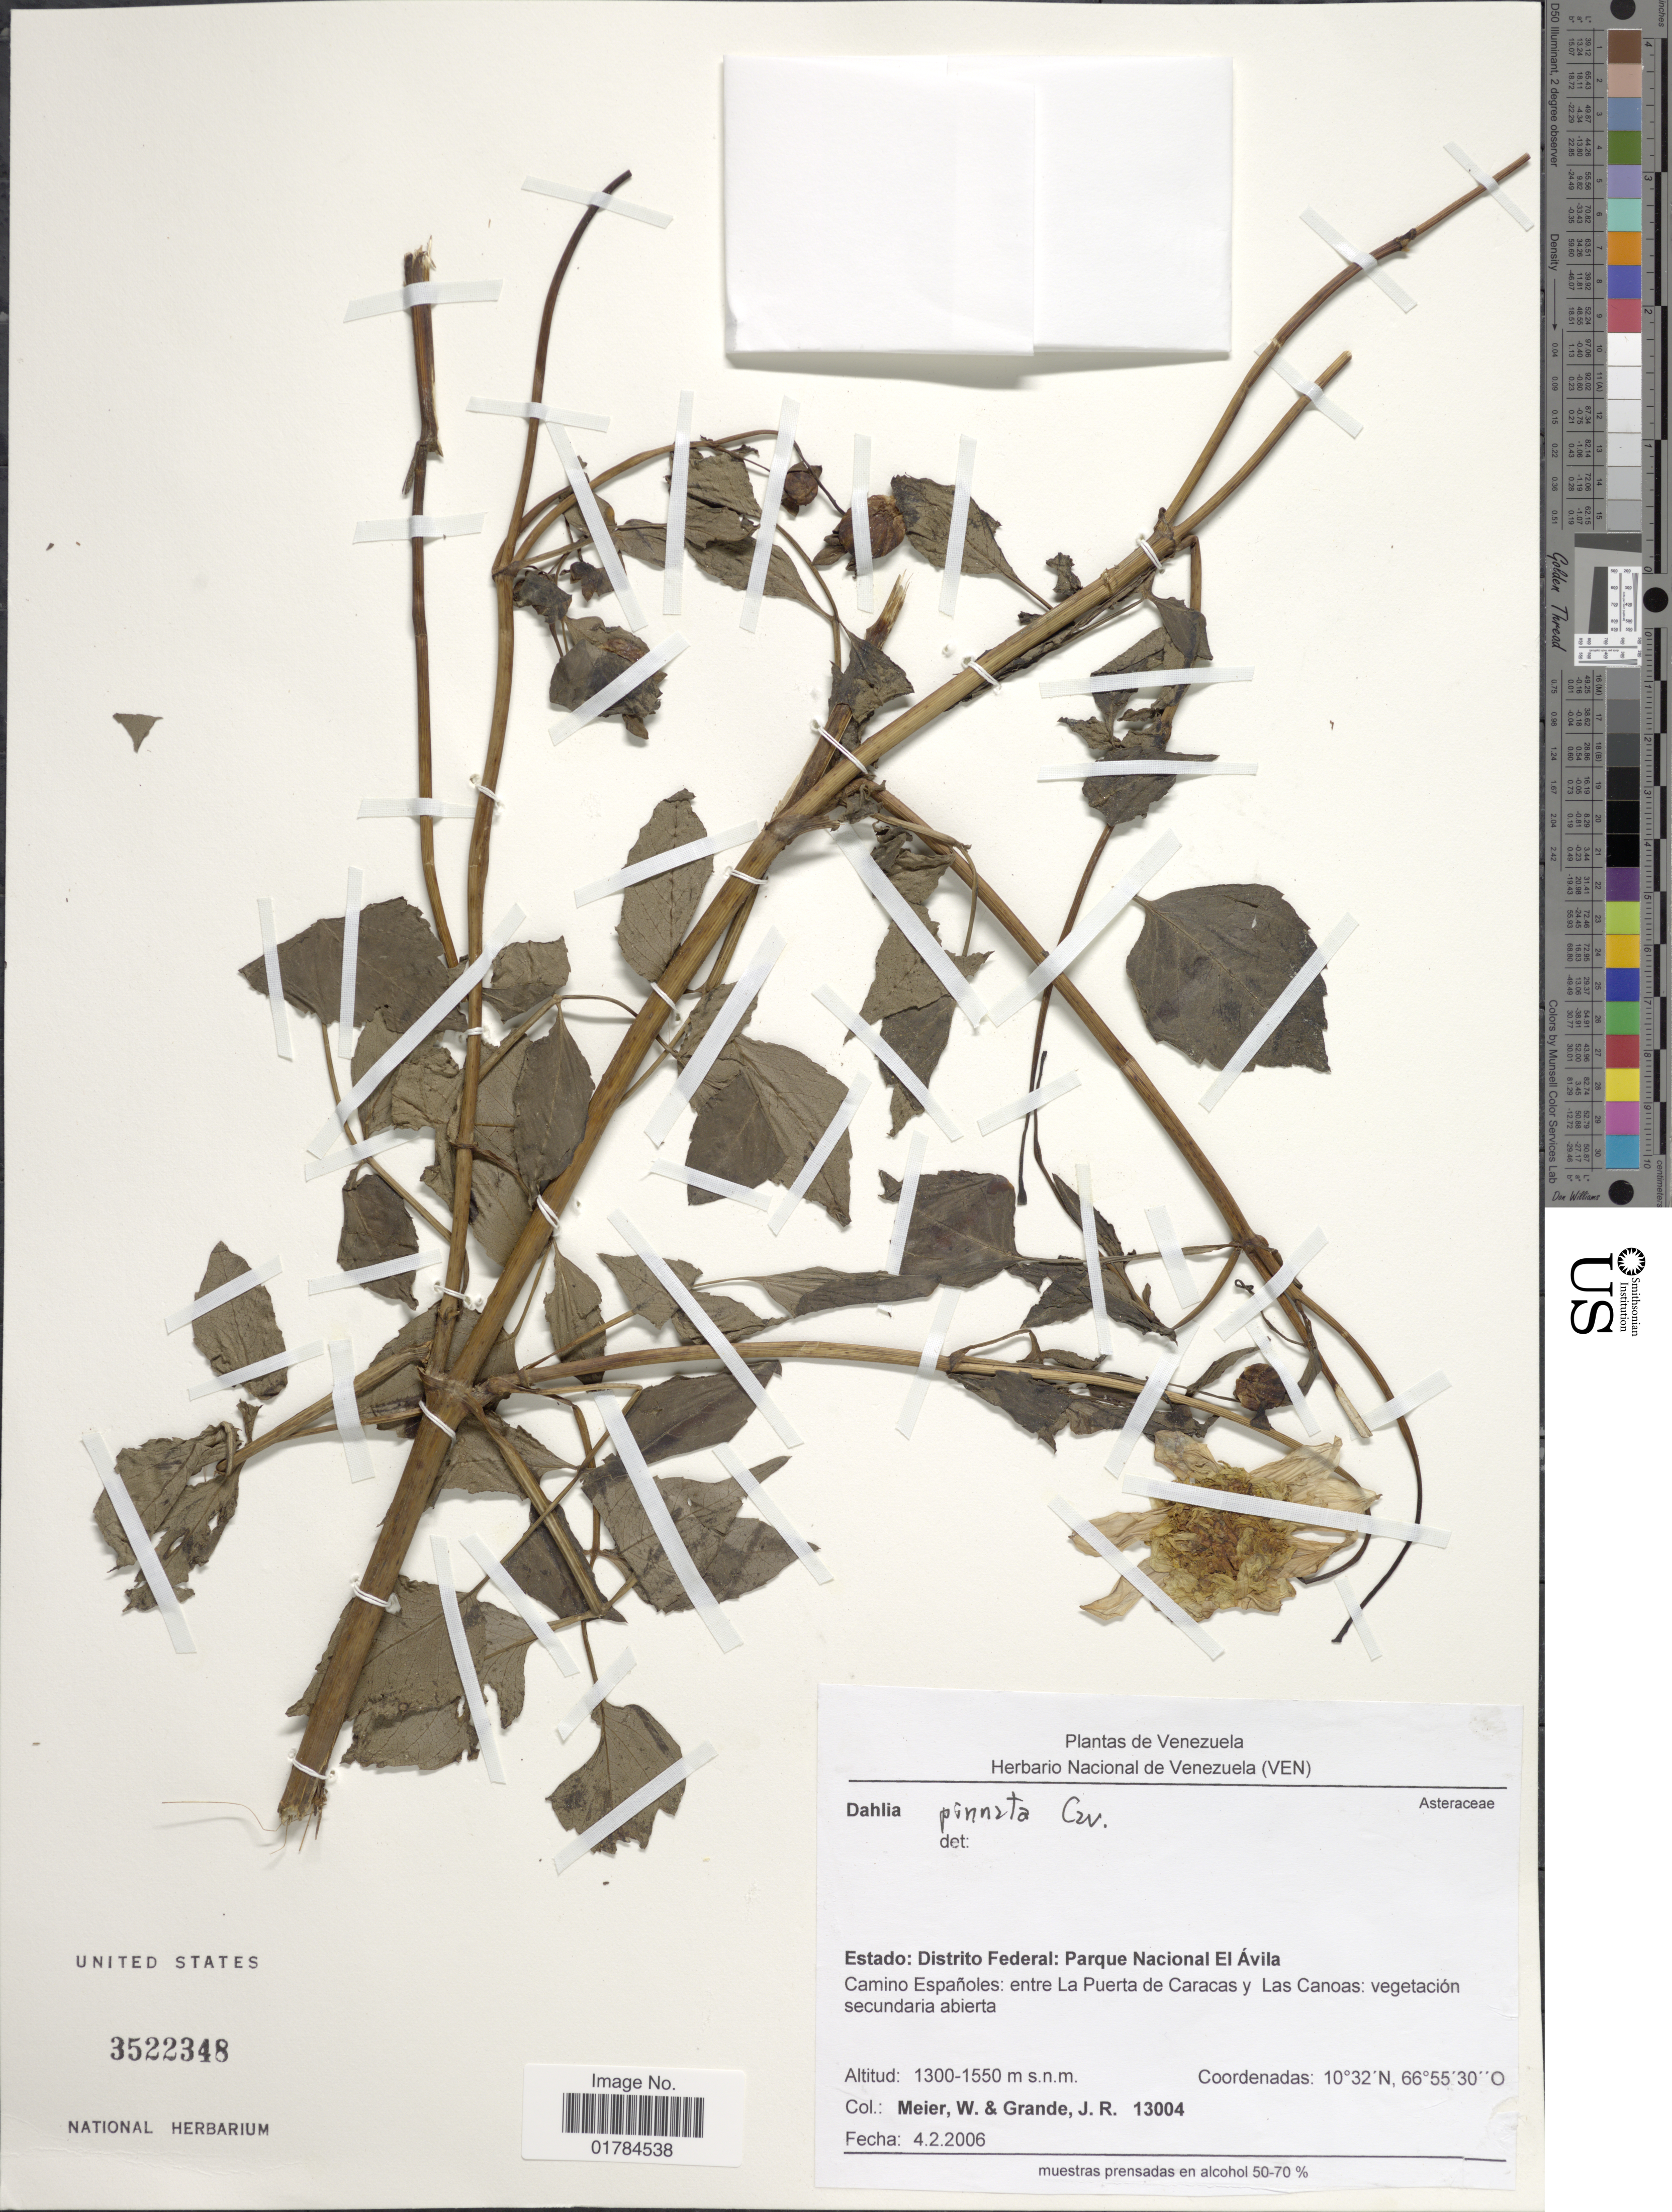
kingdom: Plantae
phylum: Tracheophyta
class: Magnoliopsida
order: Asterales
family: Asteraceae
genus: Dahlia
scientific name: Dahlia imperialis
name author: Roezl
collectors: W. Meier & J. Grande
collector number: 13004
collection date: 2006-02-04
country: Venezuela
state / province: Miranda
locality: Estado: Distrito Federal: Parque Nacional El Avila, Camjno Espanoles: entre La Puerta de Caracas y las Canoas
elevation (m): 1300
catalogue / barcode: US 3522348